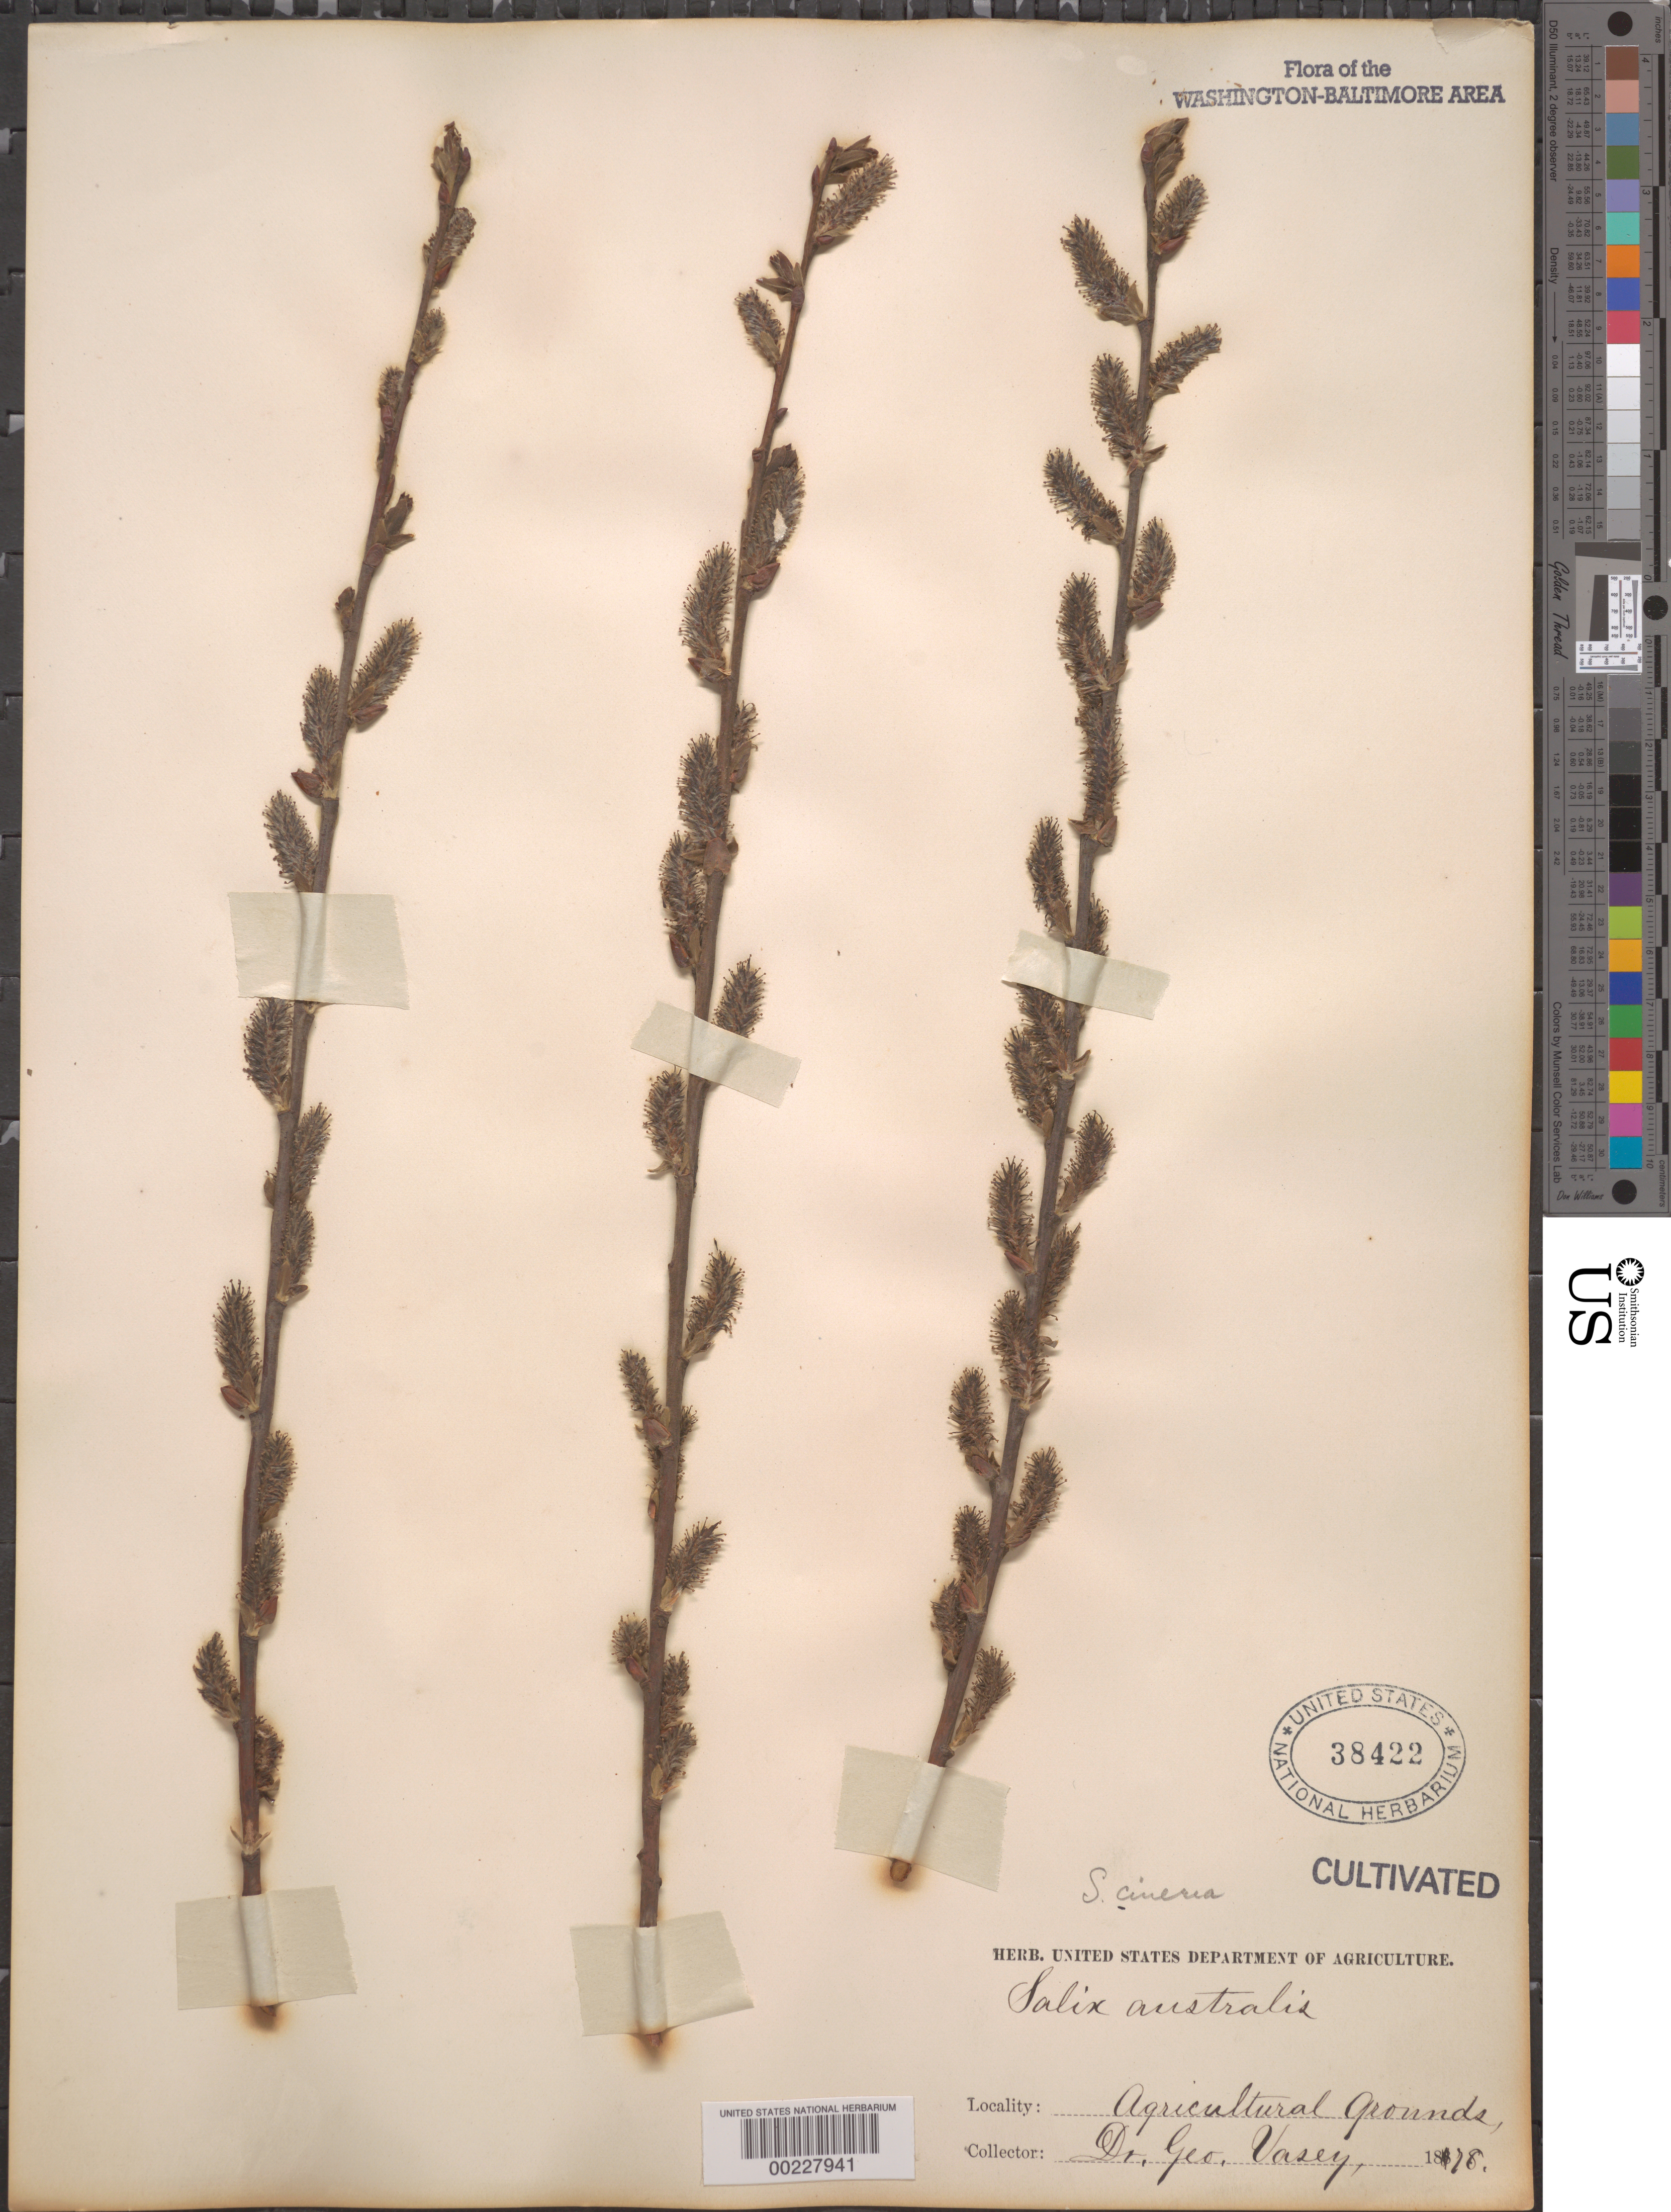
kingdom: Plantae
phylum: Tracheophyta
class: Magnoliopsida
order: Malpighiales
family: Salicaceae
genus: Salix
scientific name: Salix cinerea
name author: L.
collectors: G. R. Vasey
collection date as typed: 1878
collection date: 1878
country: United States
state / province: District of Columbia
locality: Agriculture grounds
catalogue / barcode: US 38422